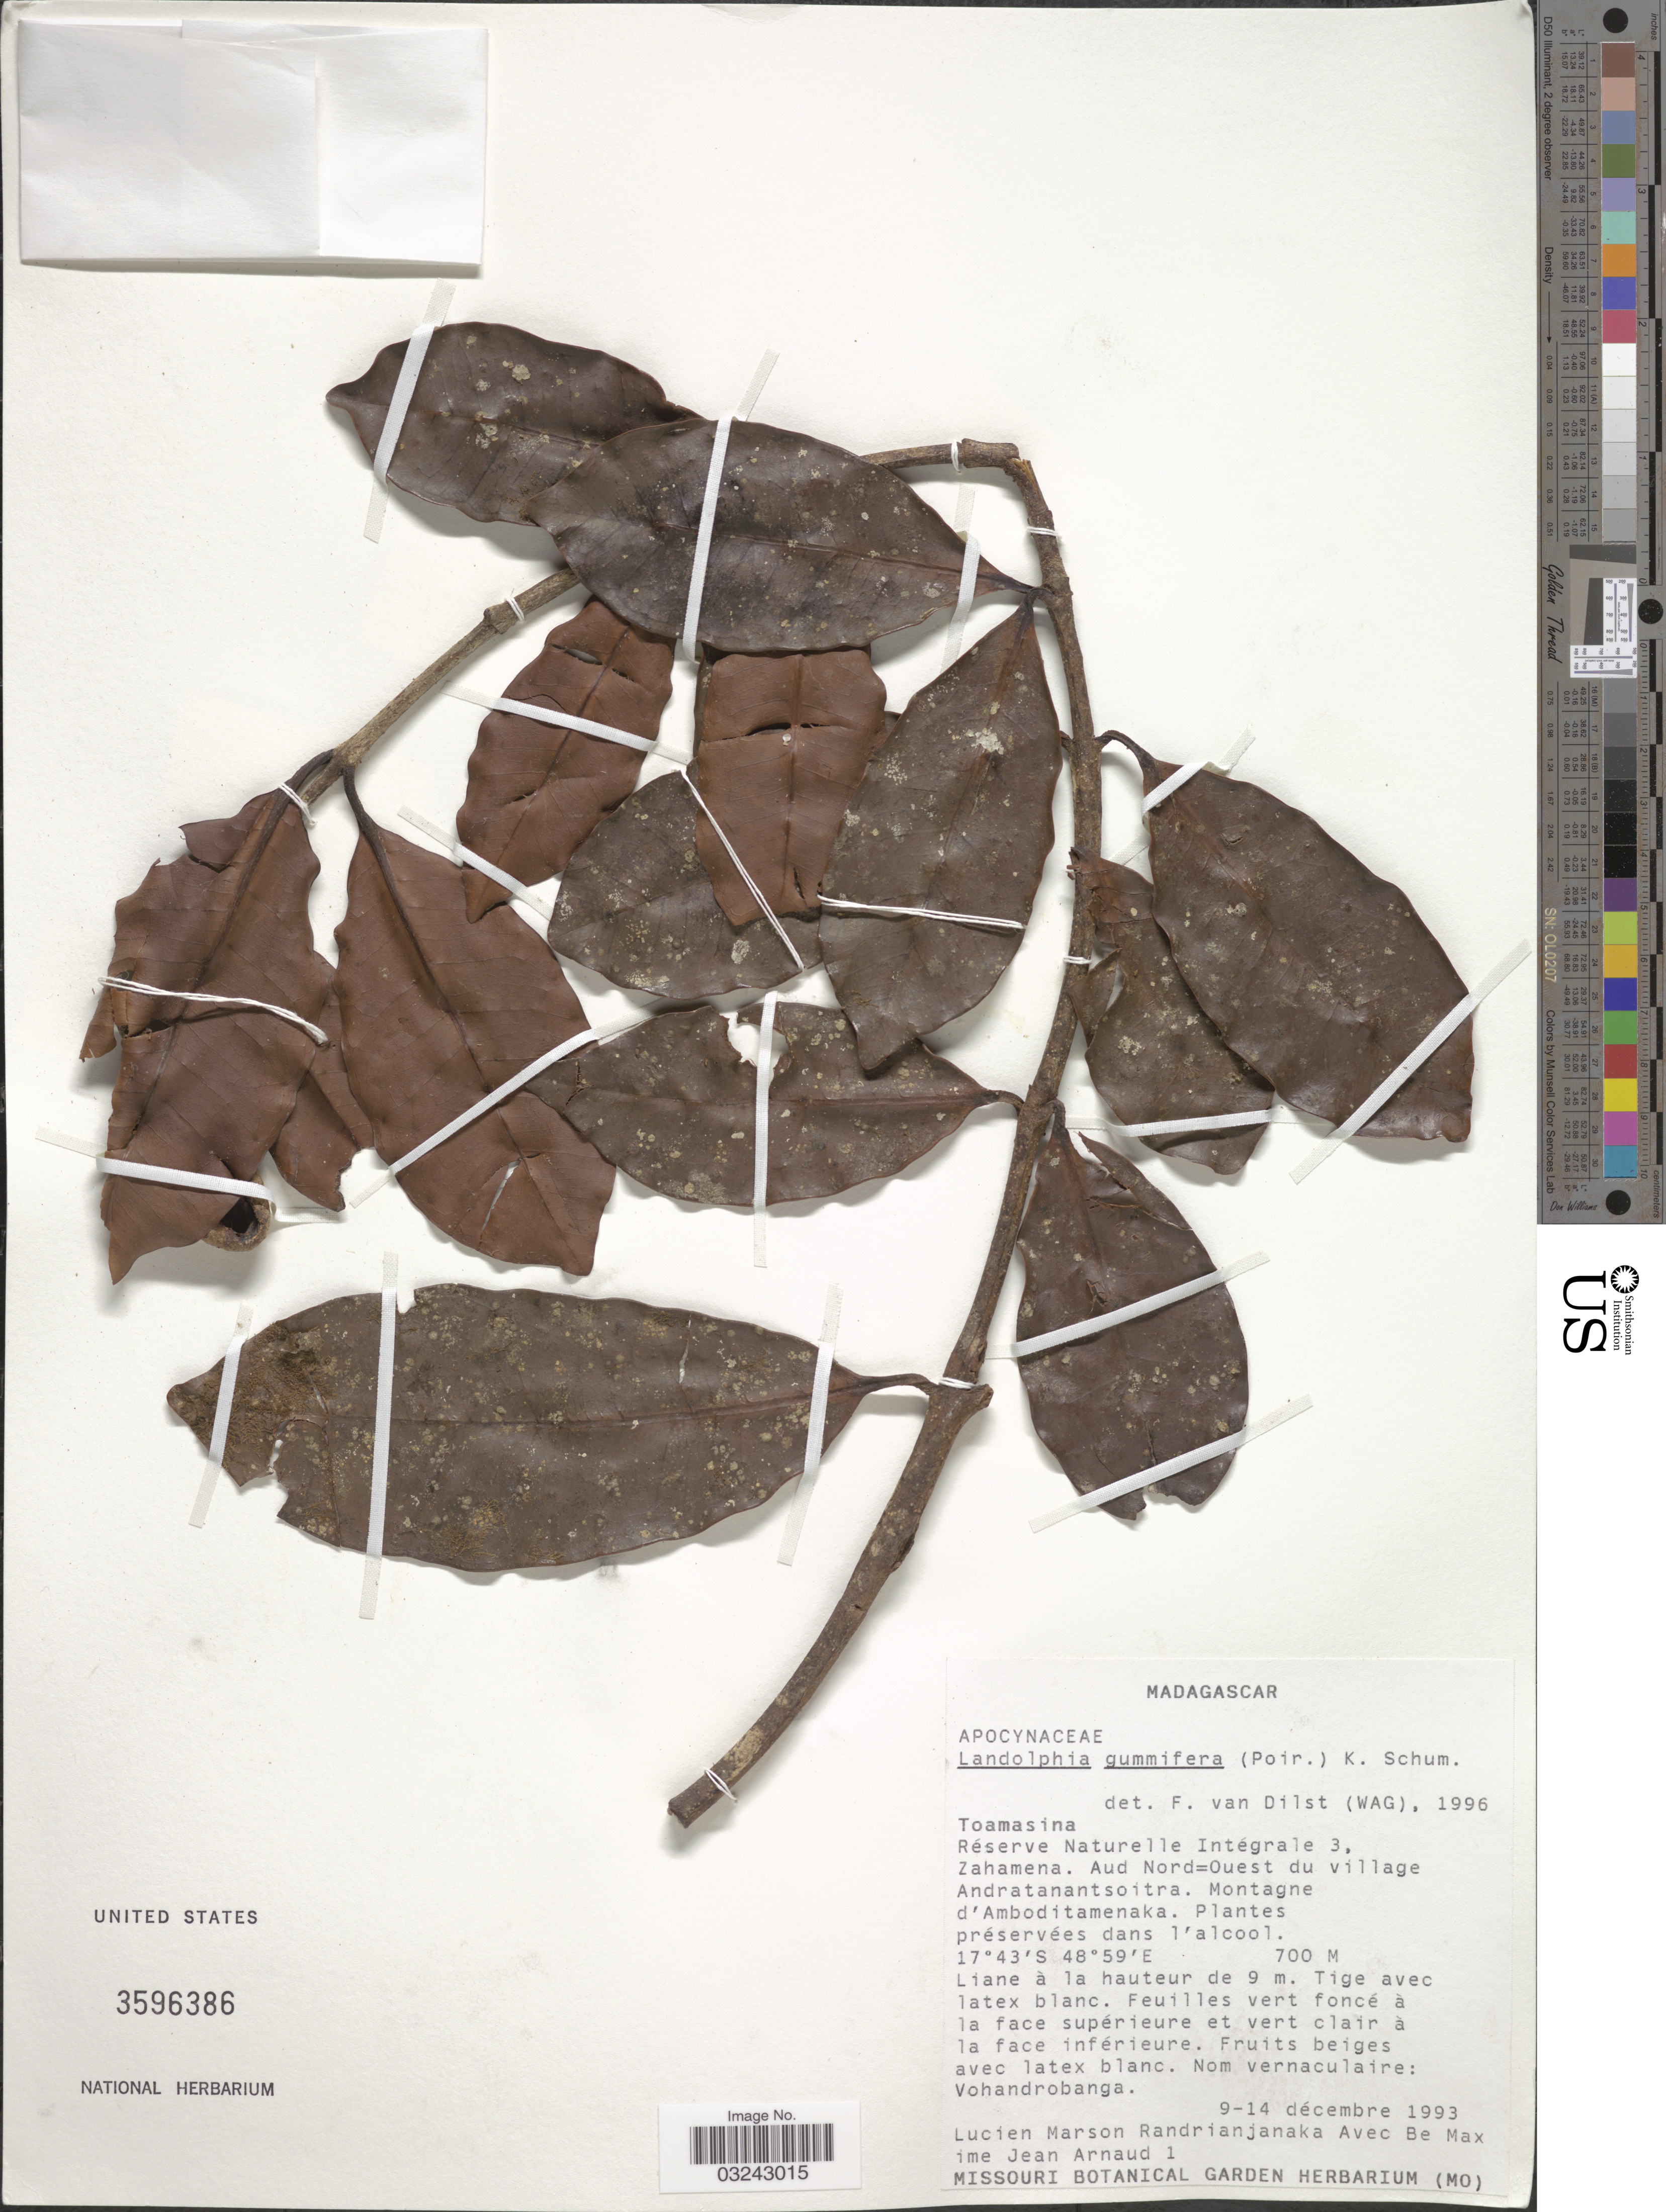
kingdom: Plantae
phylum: Tracheophyta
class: Magnoliopsida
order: Gentianales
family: Apocynaceae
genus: Landolphia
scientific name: Landolphia gummifera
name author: (Lam.) K. Schum.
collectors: L. Randrianjanaka & M. Arnaud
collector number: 1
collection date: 1993-12-09/1993-12-14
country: Madagascar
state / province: Analanjirofo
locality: Réserve Naturelle Intégrale 3, Zahamena. Aud Nord=Ouest du village Andratanantsoitra. Montagne d'Amboditamenaka.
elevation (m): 700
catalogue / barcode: US 3596386